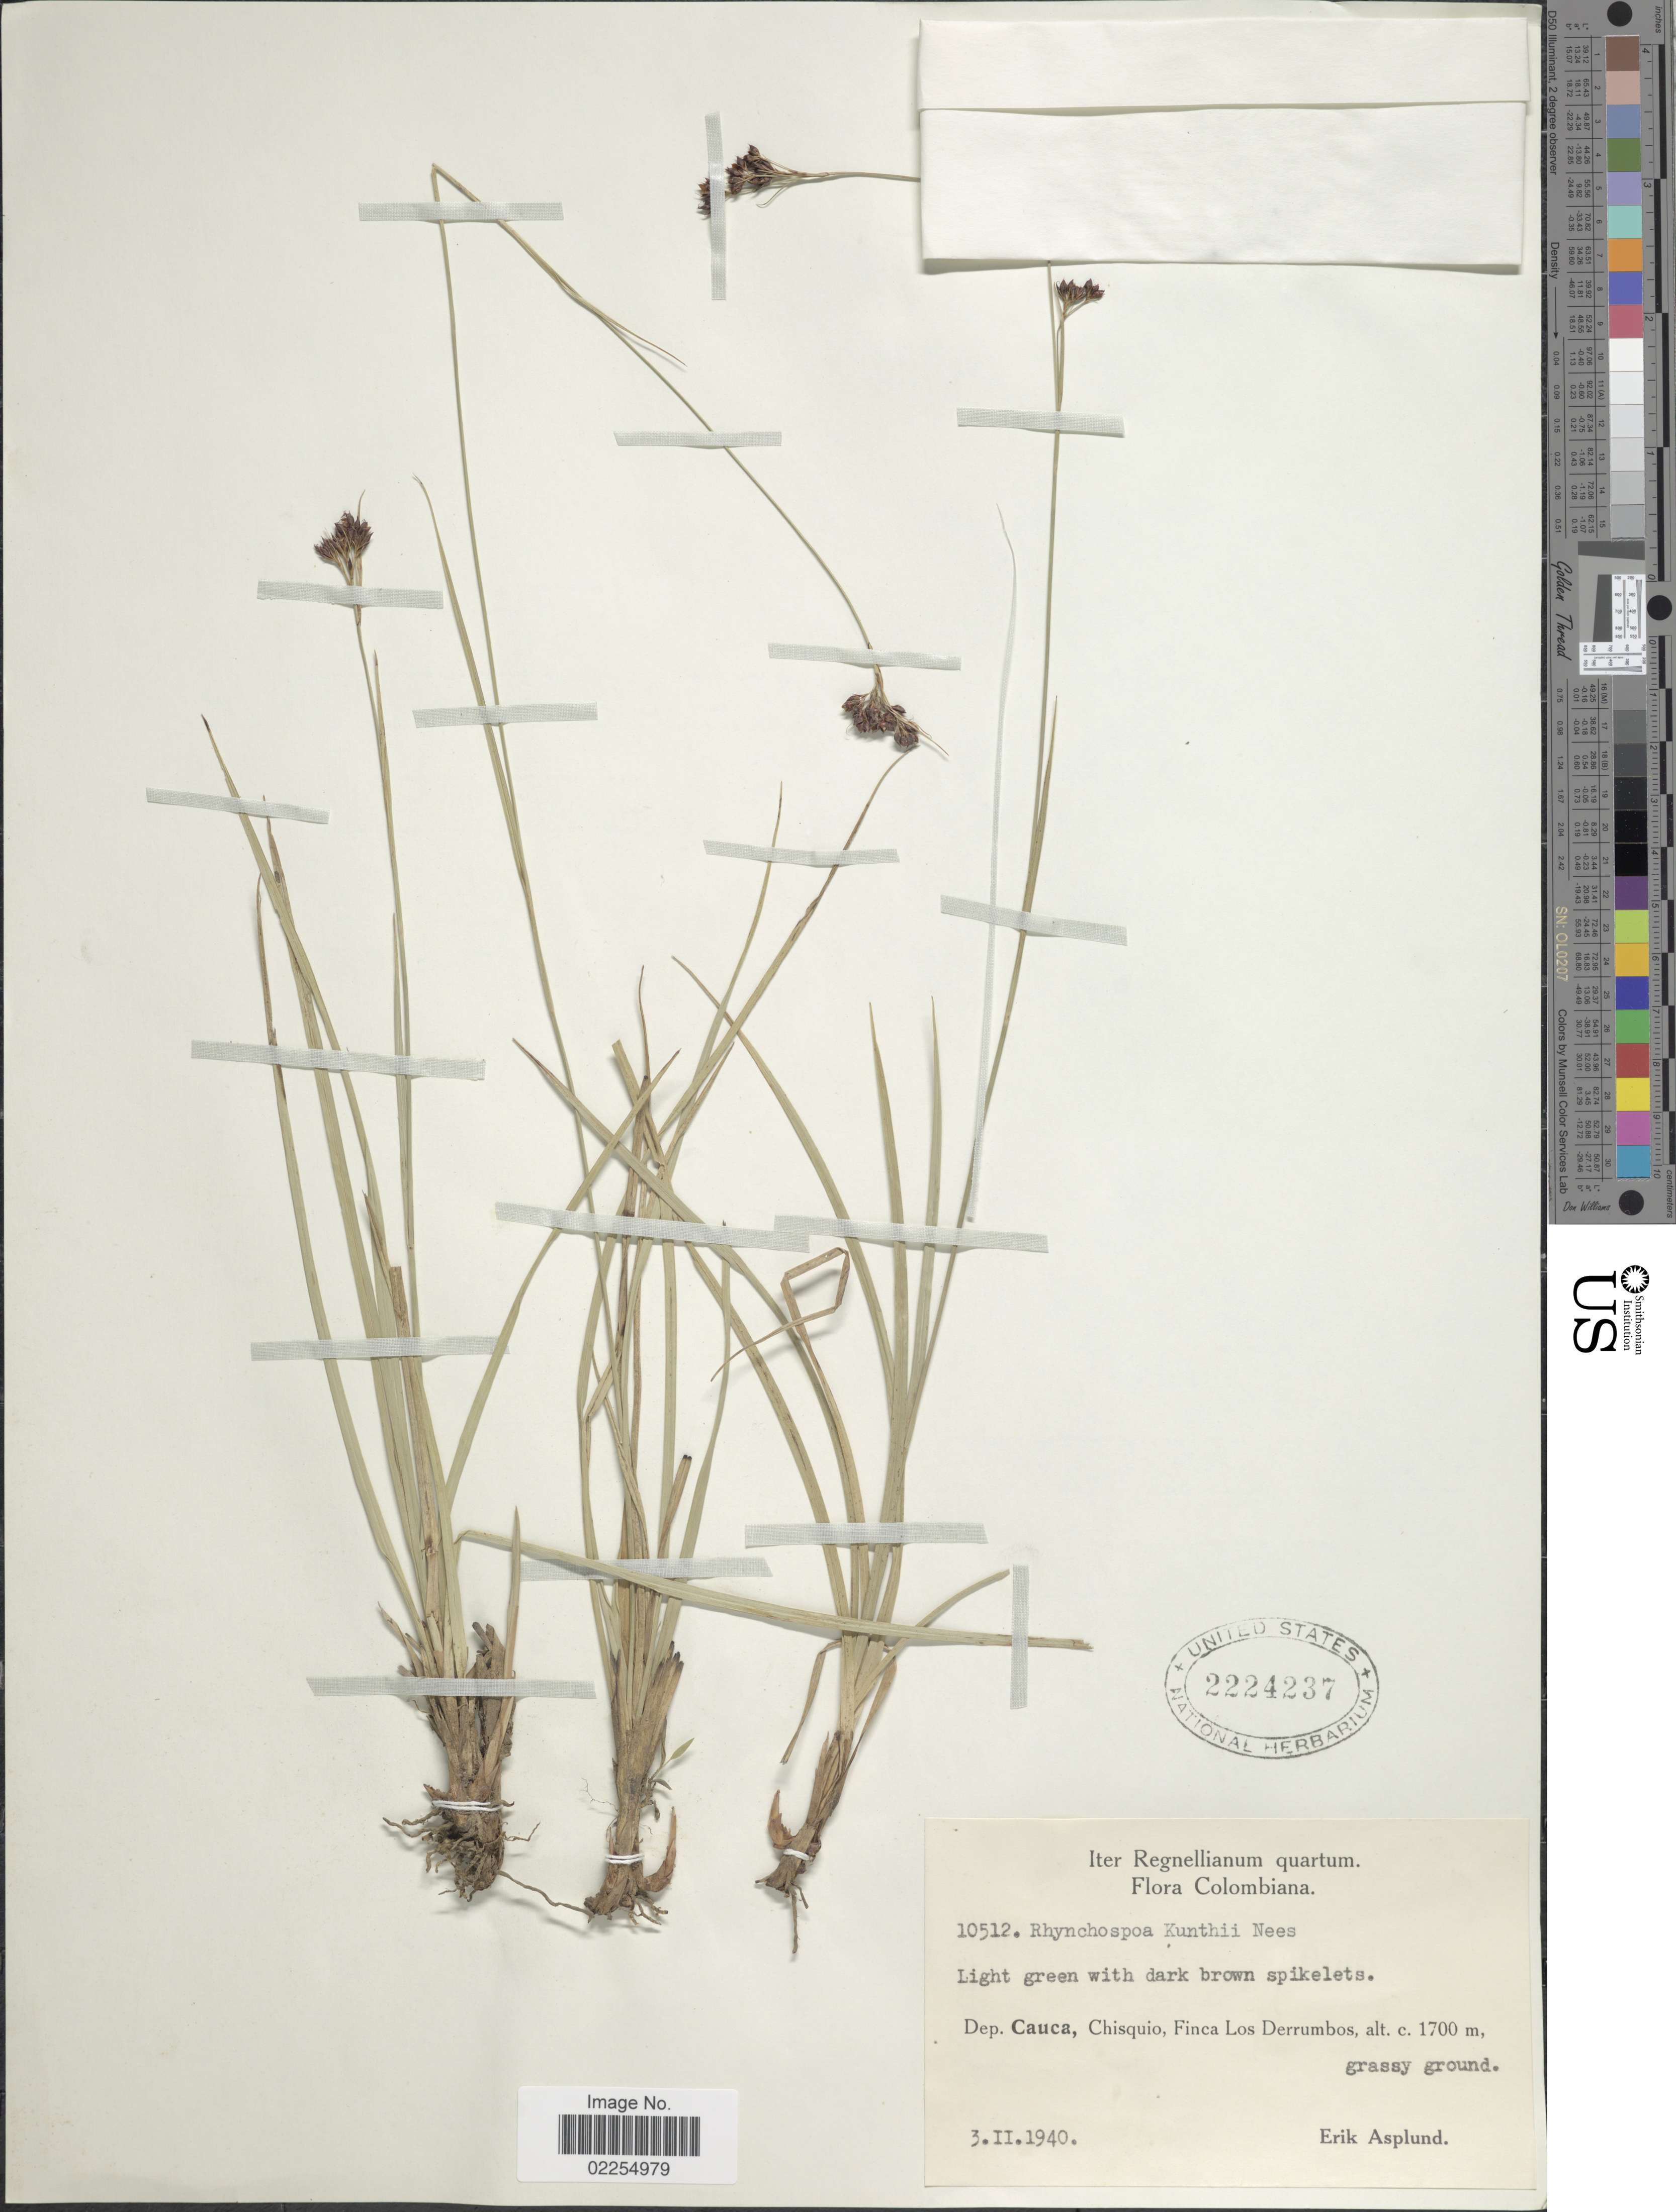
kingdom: Plantae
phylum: Tracheophyta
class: Liliopsida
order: Poales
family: Cyperaceae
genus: Rhynchospora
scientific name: Rhynchospora kunthii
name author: Nees ex Kunth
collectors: E. Asplund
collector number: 10512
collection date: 1940-02-03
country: Colombia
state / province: Cauca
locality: Chiquio, Finca Los Derrumbos, grassy ground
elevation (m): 1700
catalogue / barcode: US 2224237